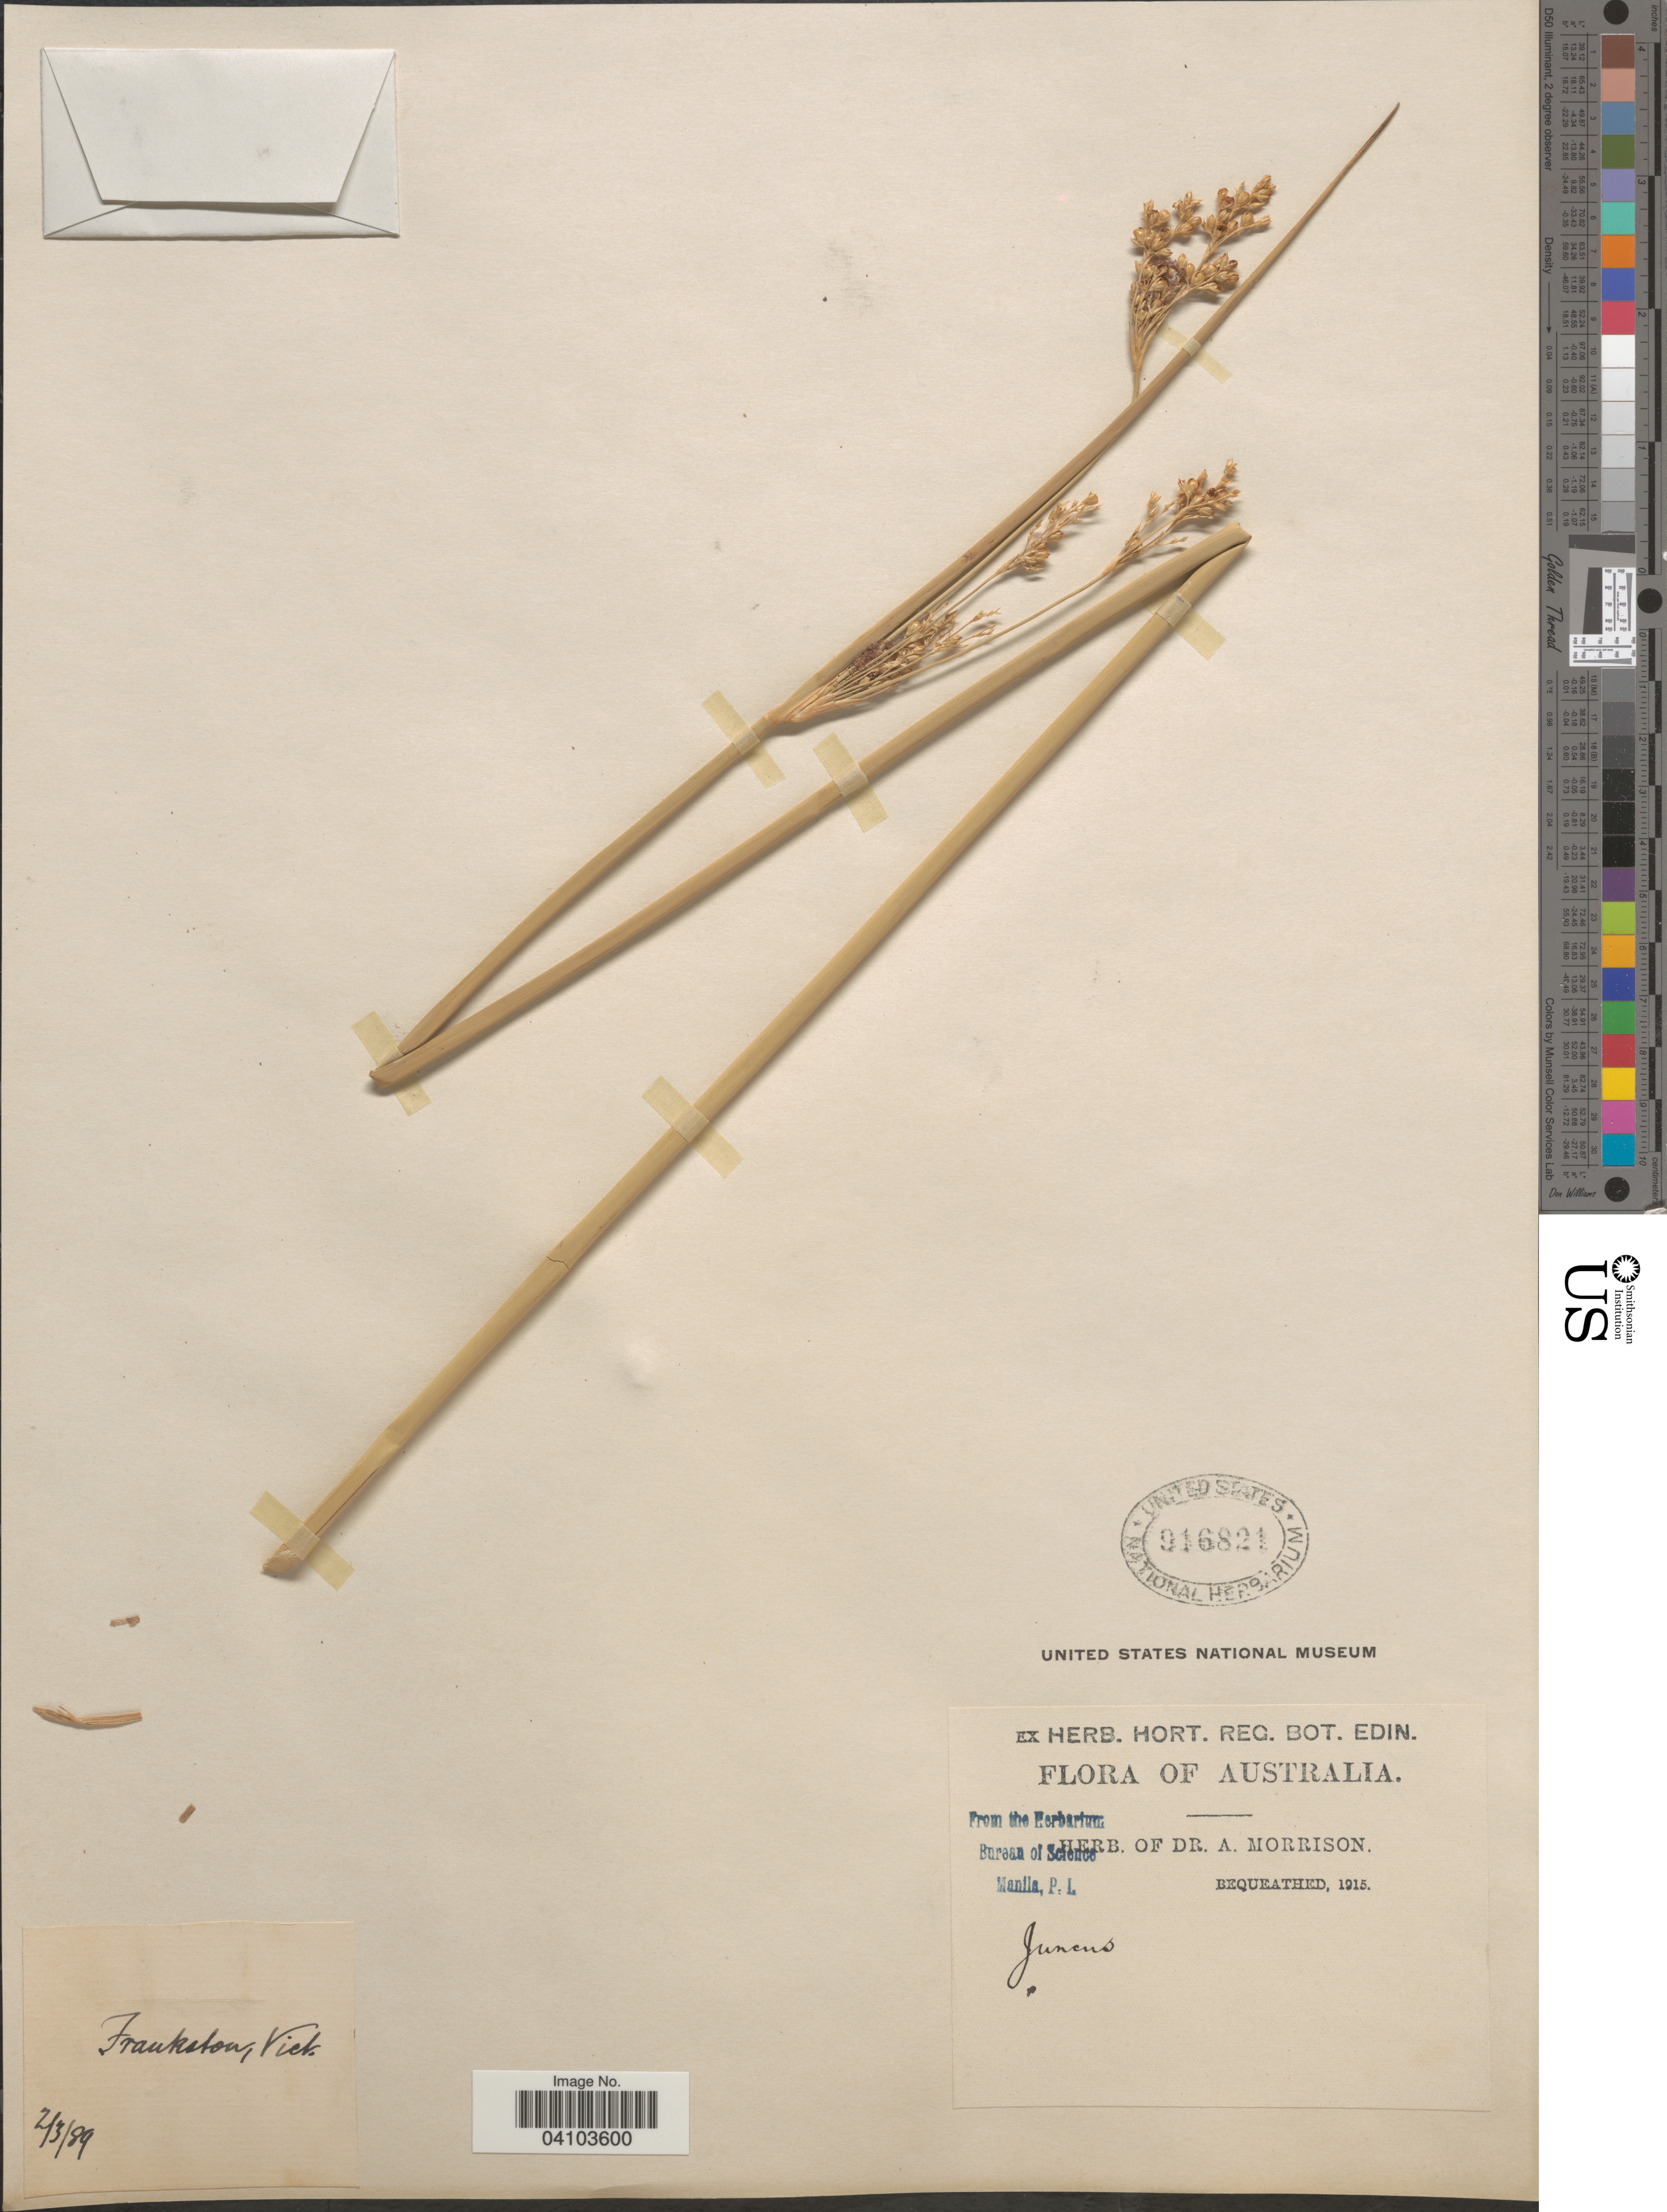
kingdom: Plantae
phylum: Tracheophyta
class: Liliopsida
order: Poales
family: Juncaceae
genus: Juncus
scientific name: Juncus sp.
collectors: ex herb. Dr. A. Morrison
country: Australia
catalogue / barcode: US 916821